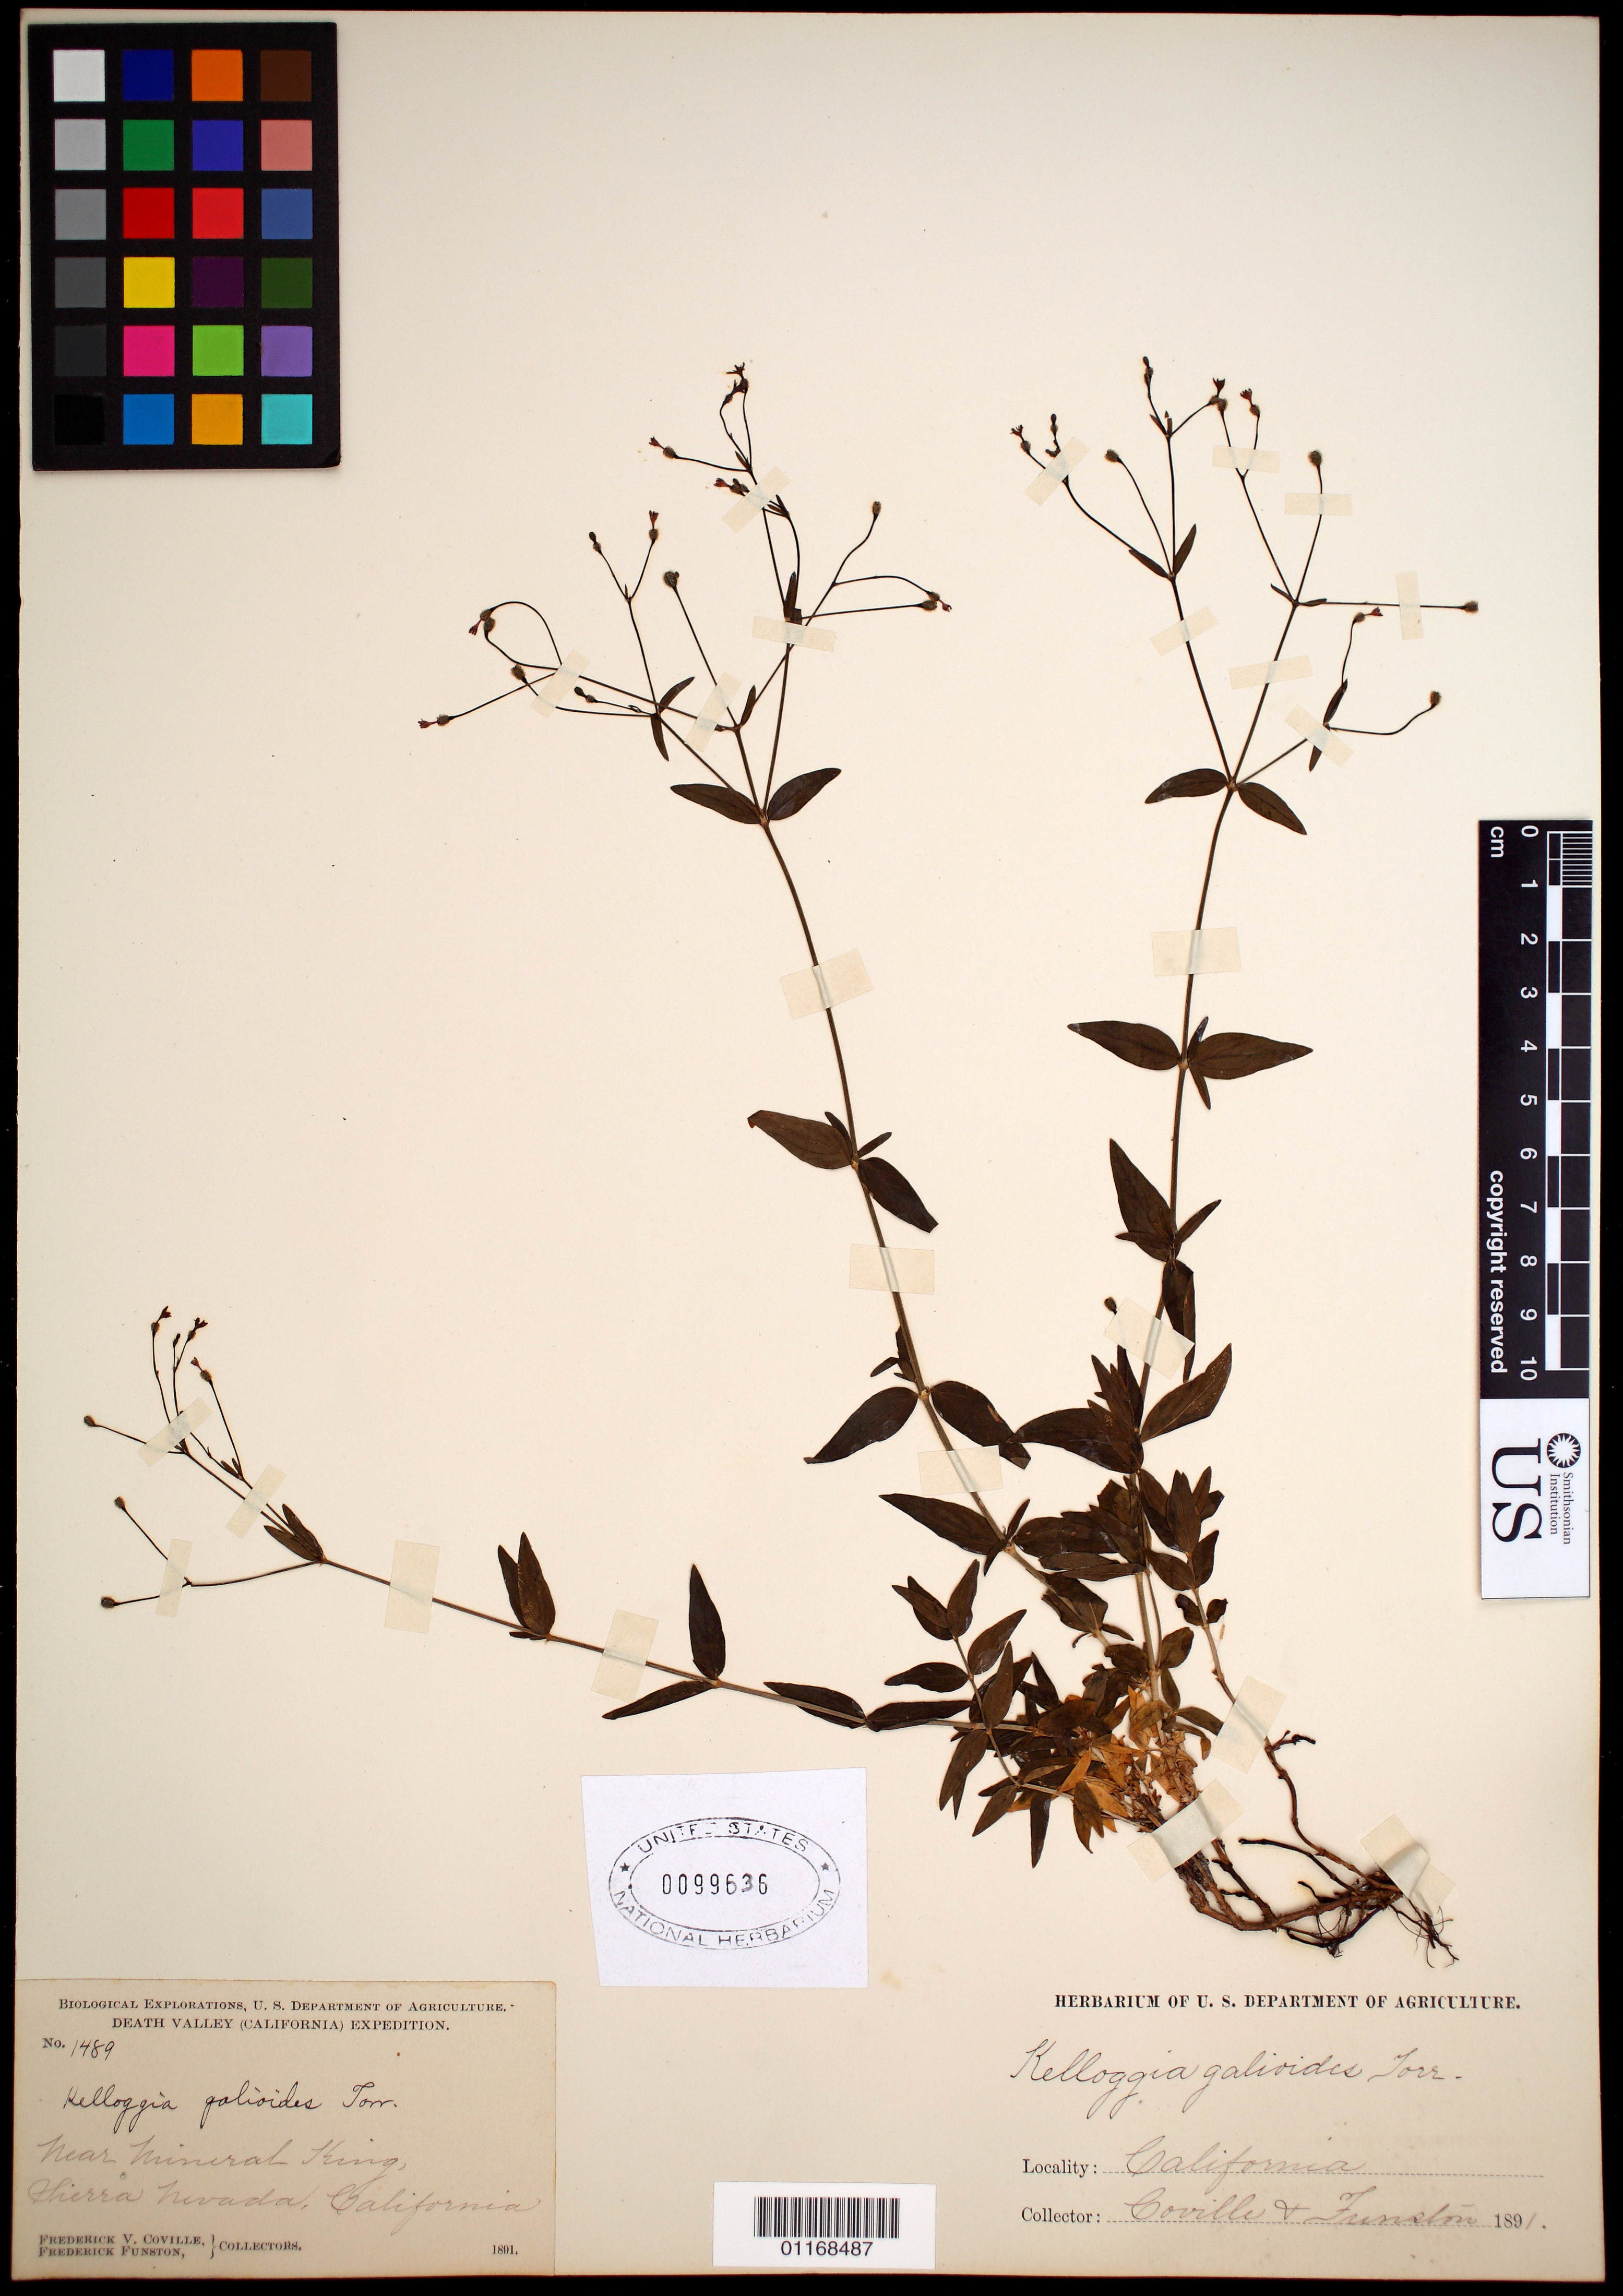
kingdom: Plantae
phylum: Tracheophyta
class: Magnoliopsida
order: Gentianales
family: Rubiaceae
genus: Kelloggia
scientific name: Kelloggia galioides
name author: Torr.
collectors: F. V. Coville & F. Funston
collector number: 1489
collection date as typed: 1891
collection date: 1891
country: United States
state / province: California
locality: near Mineral King, Sierra Nevada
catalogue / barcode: US 99636